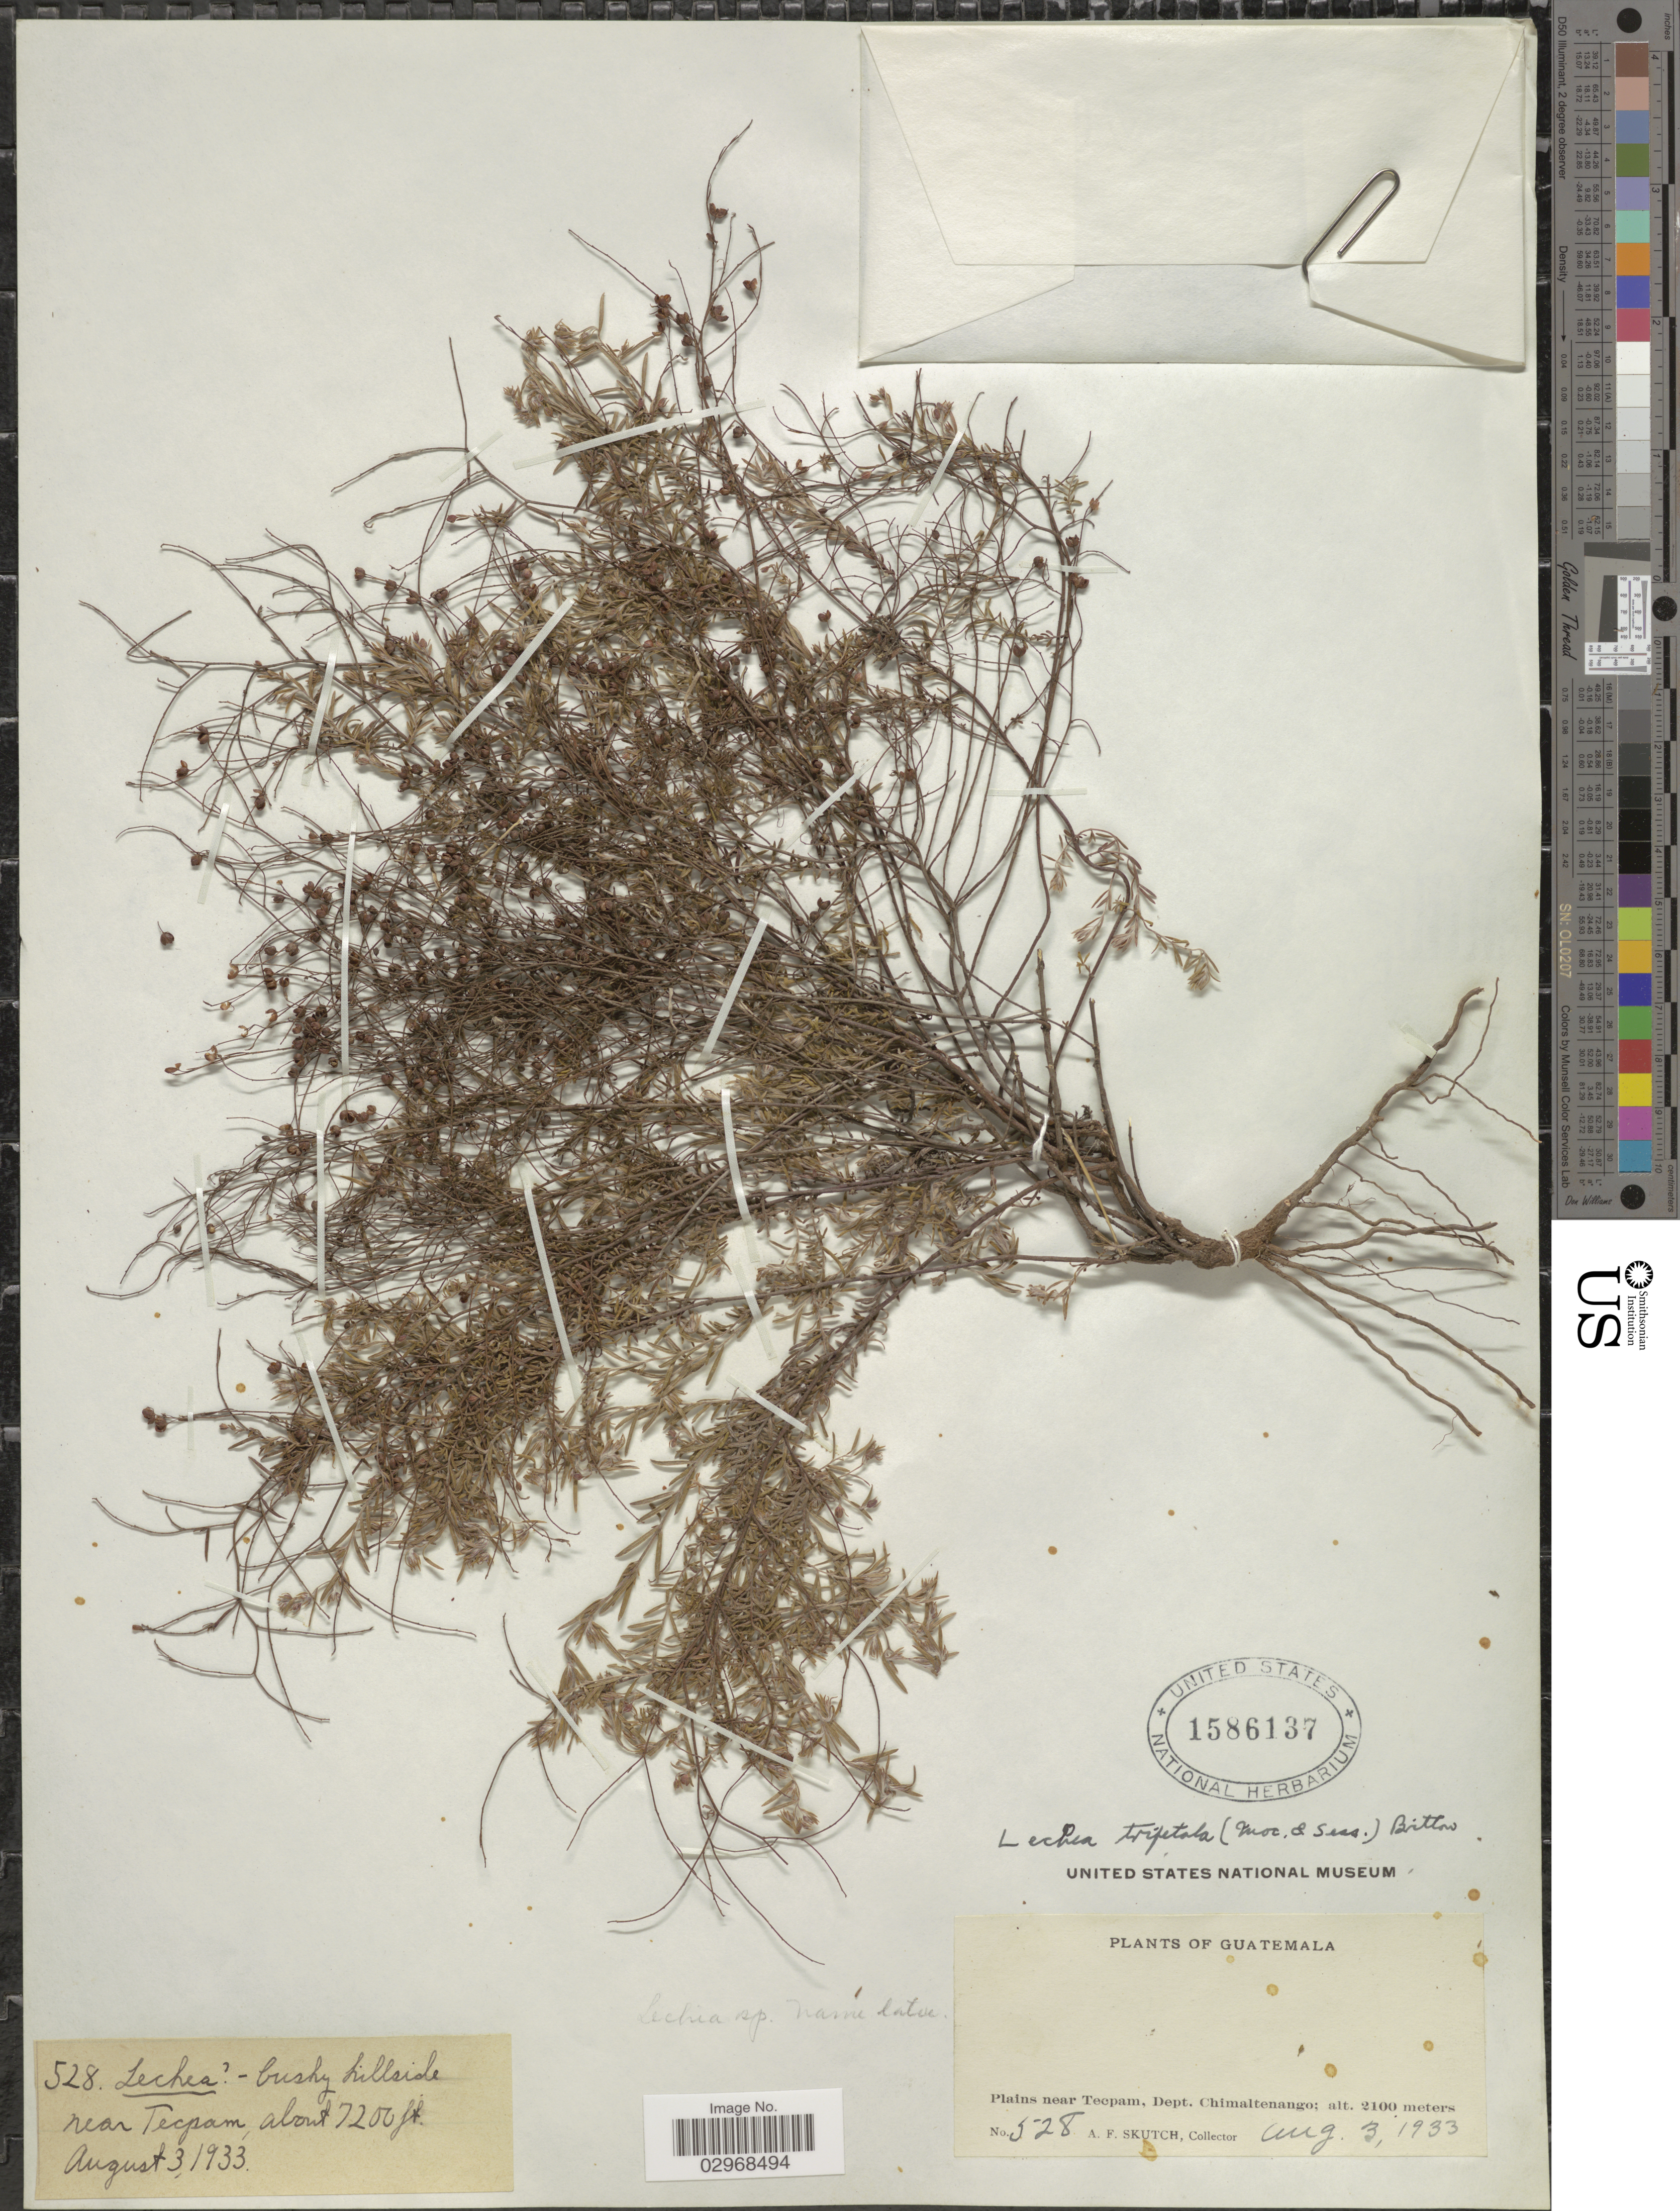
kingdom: Plantae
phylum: Tracheophyta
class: Magnoliopsida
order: Malvales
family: Cistaceae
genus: Lechea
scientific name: Lechea tripetala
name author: (Moc. & Sessé ex Dunal) Britton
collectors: A. F. Skutch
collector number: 528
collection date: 1933-08-03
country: Guatemala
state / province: Chimaltenango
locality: Plains near Tecpam, Dept. Chimaltenango.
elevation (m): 2100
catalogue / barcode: US 1586137